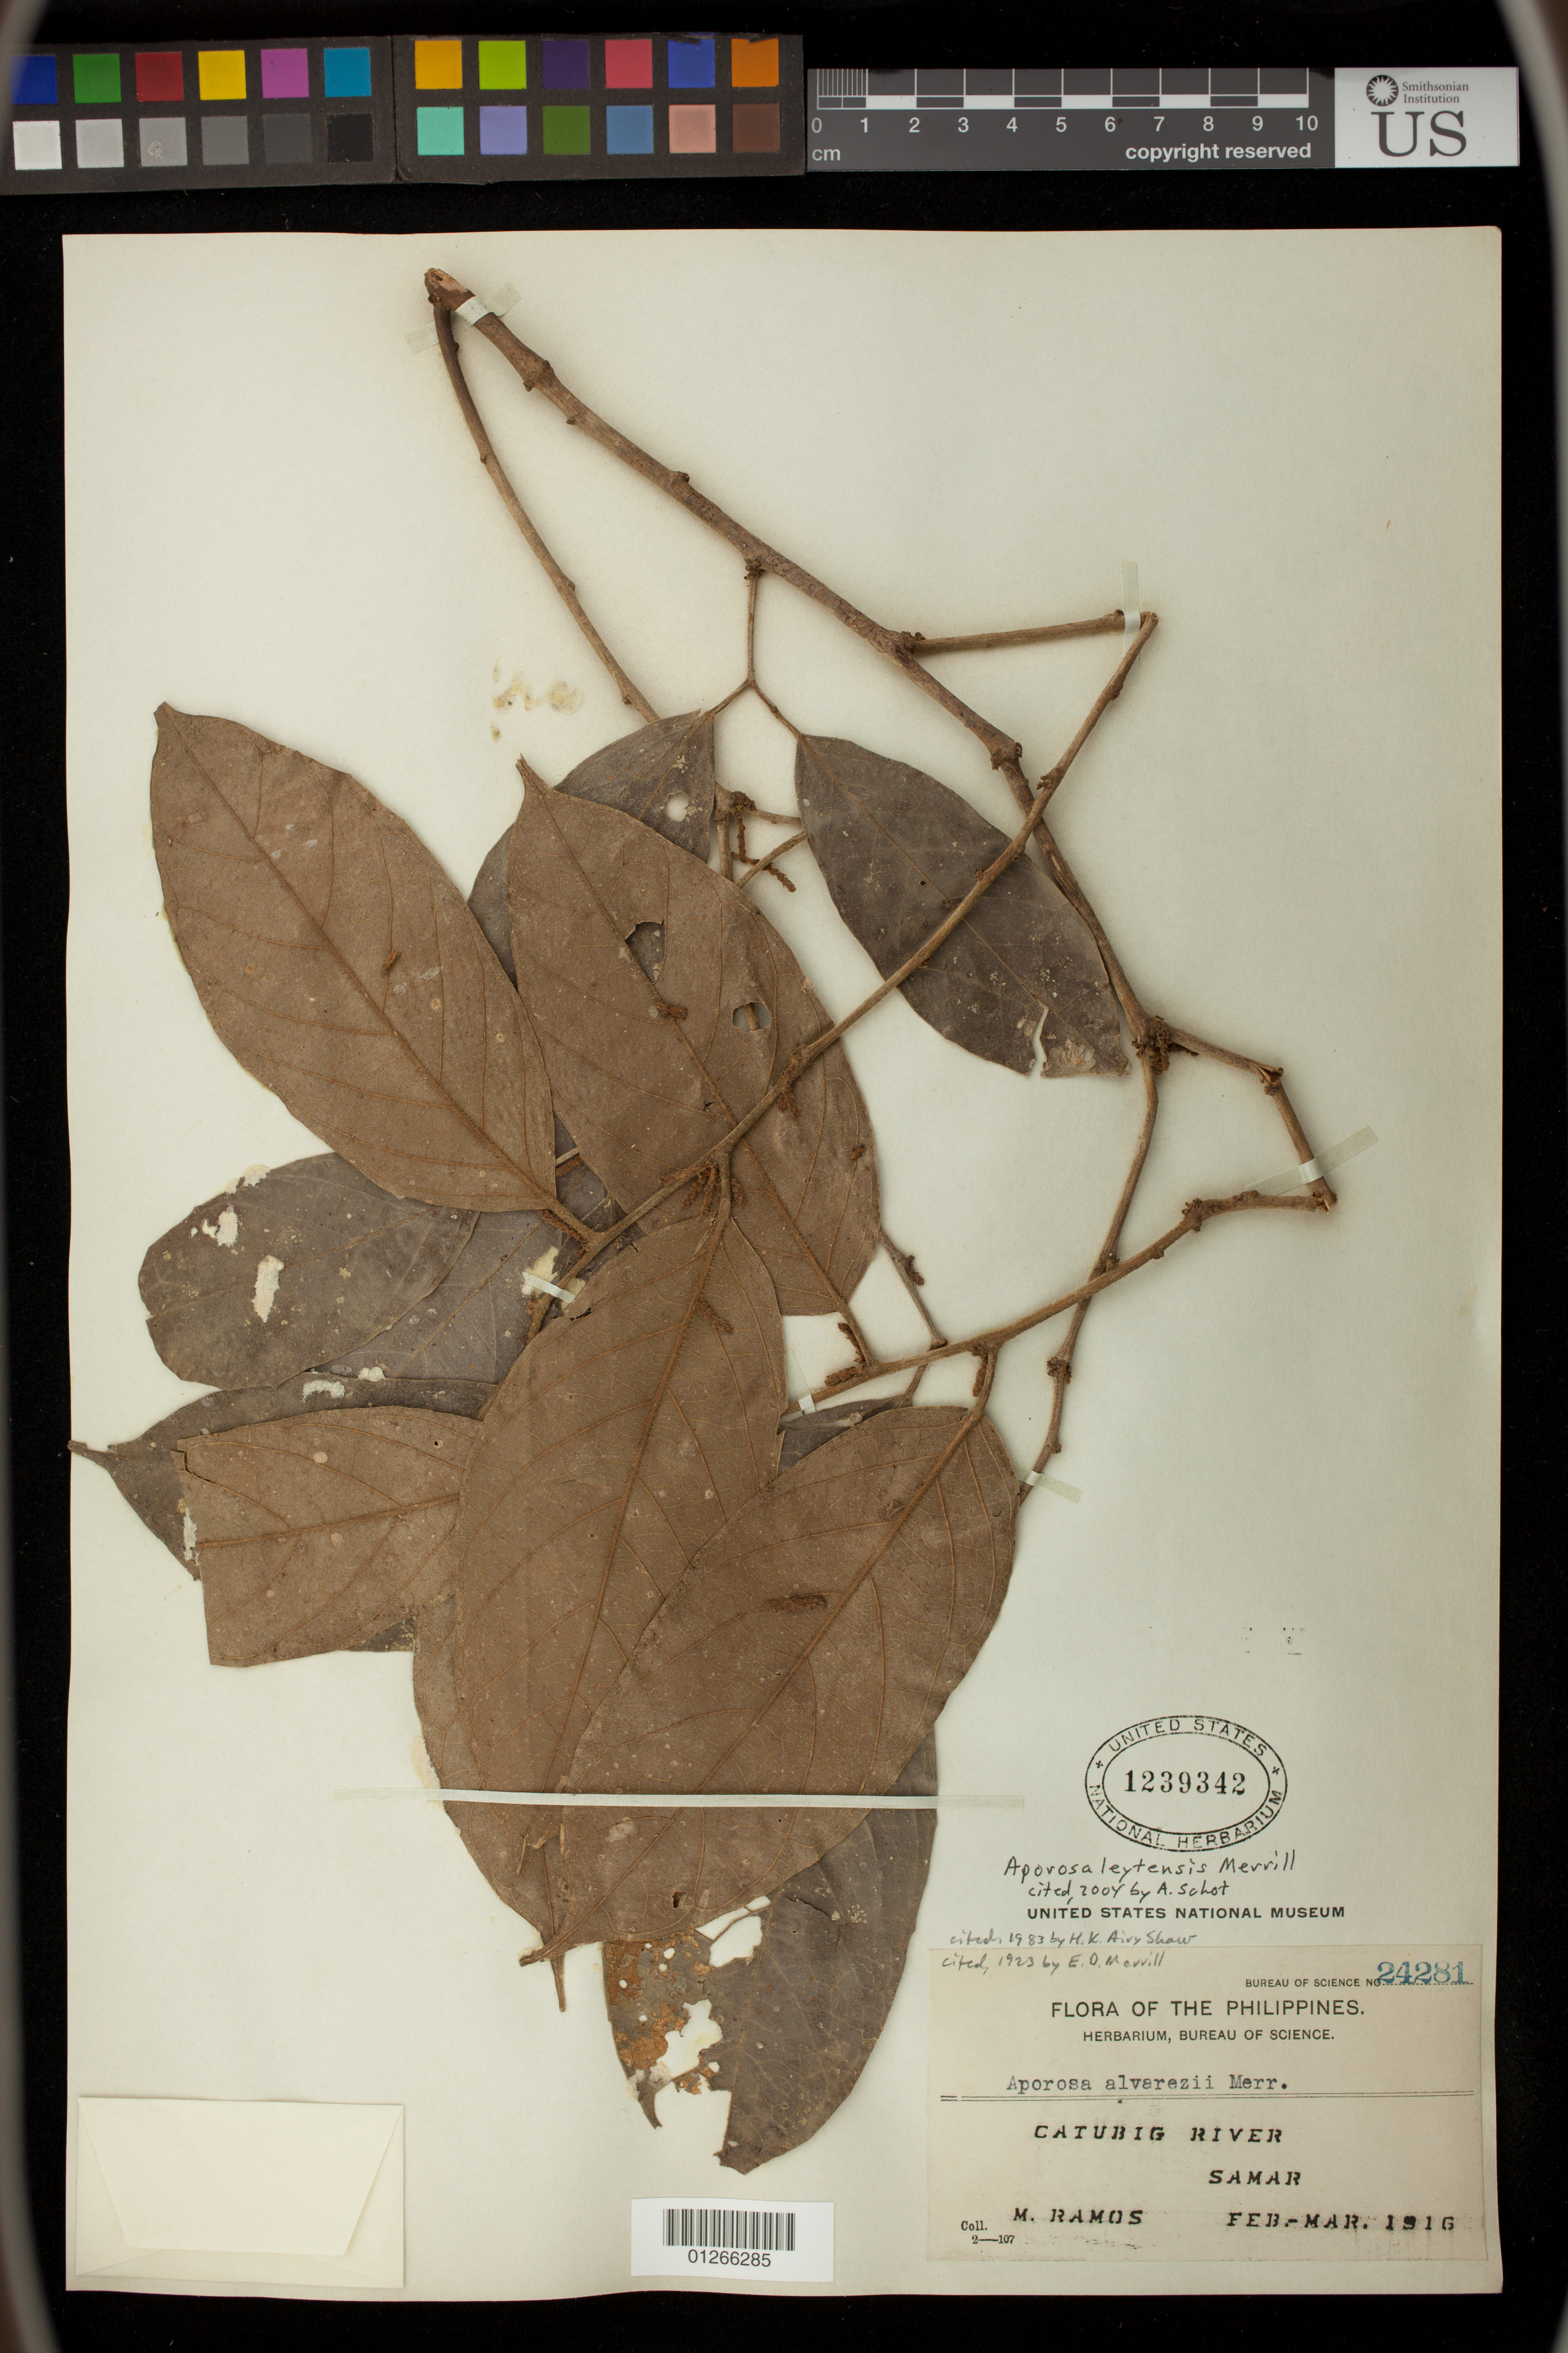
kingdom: Plantae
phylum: Tracheophyta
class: Magnoliopsida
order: Malpighiales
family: Phyllanthaceae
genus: Aporosa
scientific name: Aporosa leytensis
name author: Merr.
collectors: M. Ramos & M. Ramos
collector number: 24281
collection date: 1916-02/1916-03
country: Philippines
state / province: Eastern Visayas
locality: Catubig River, Samar